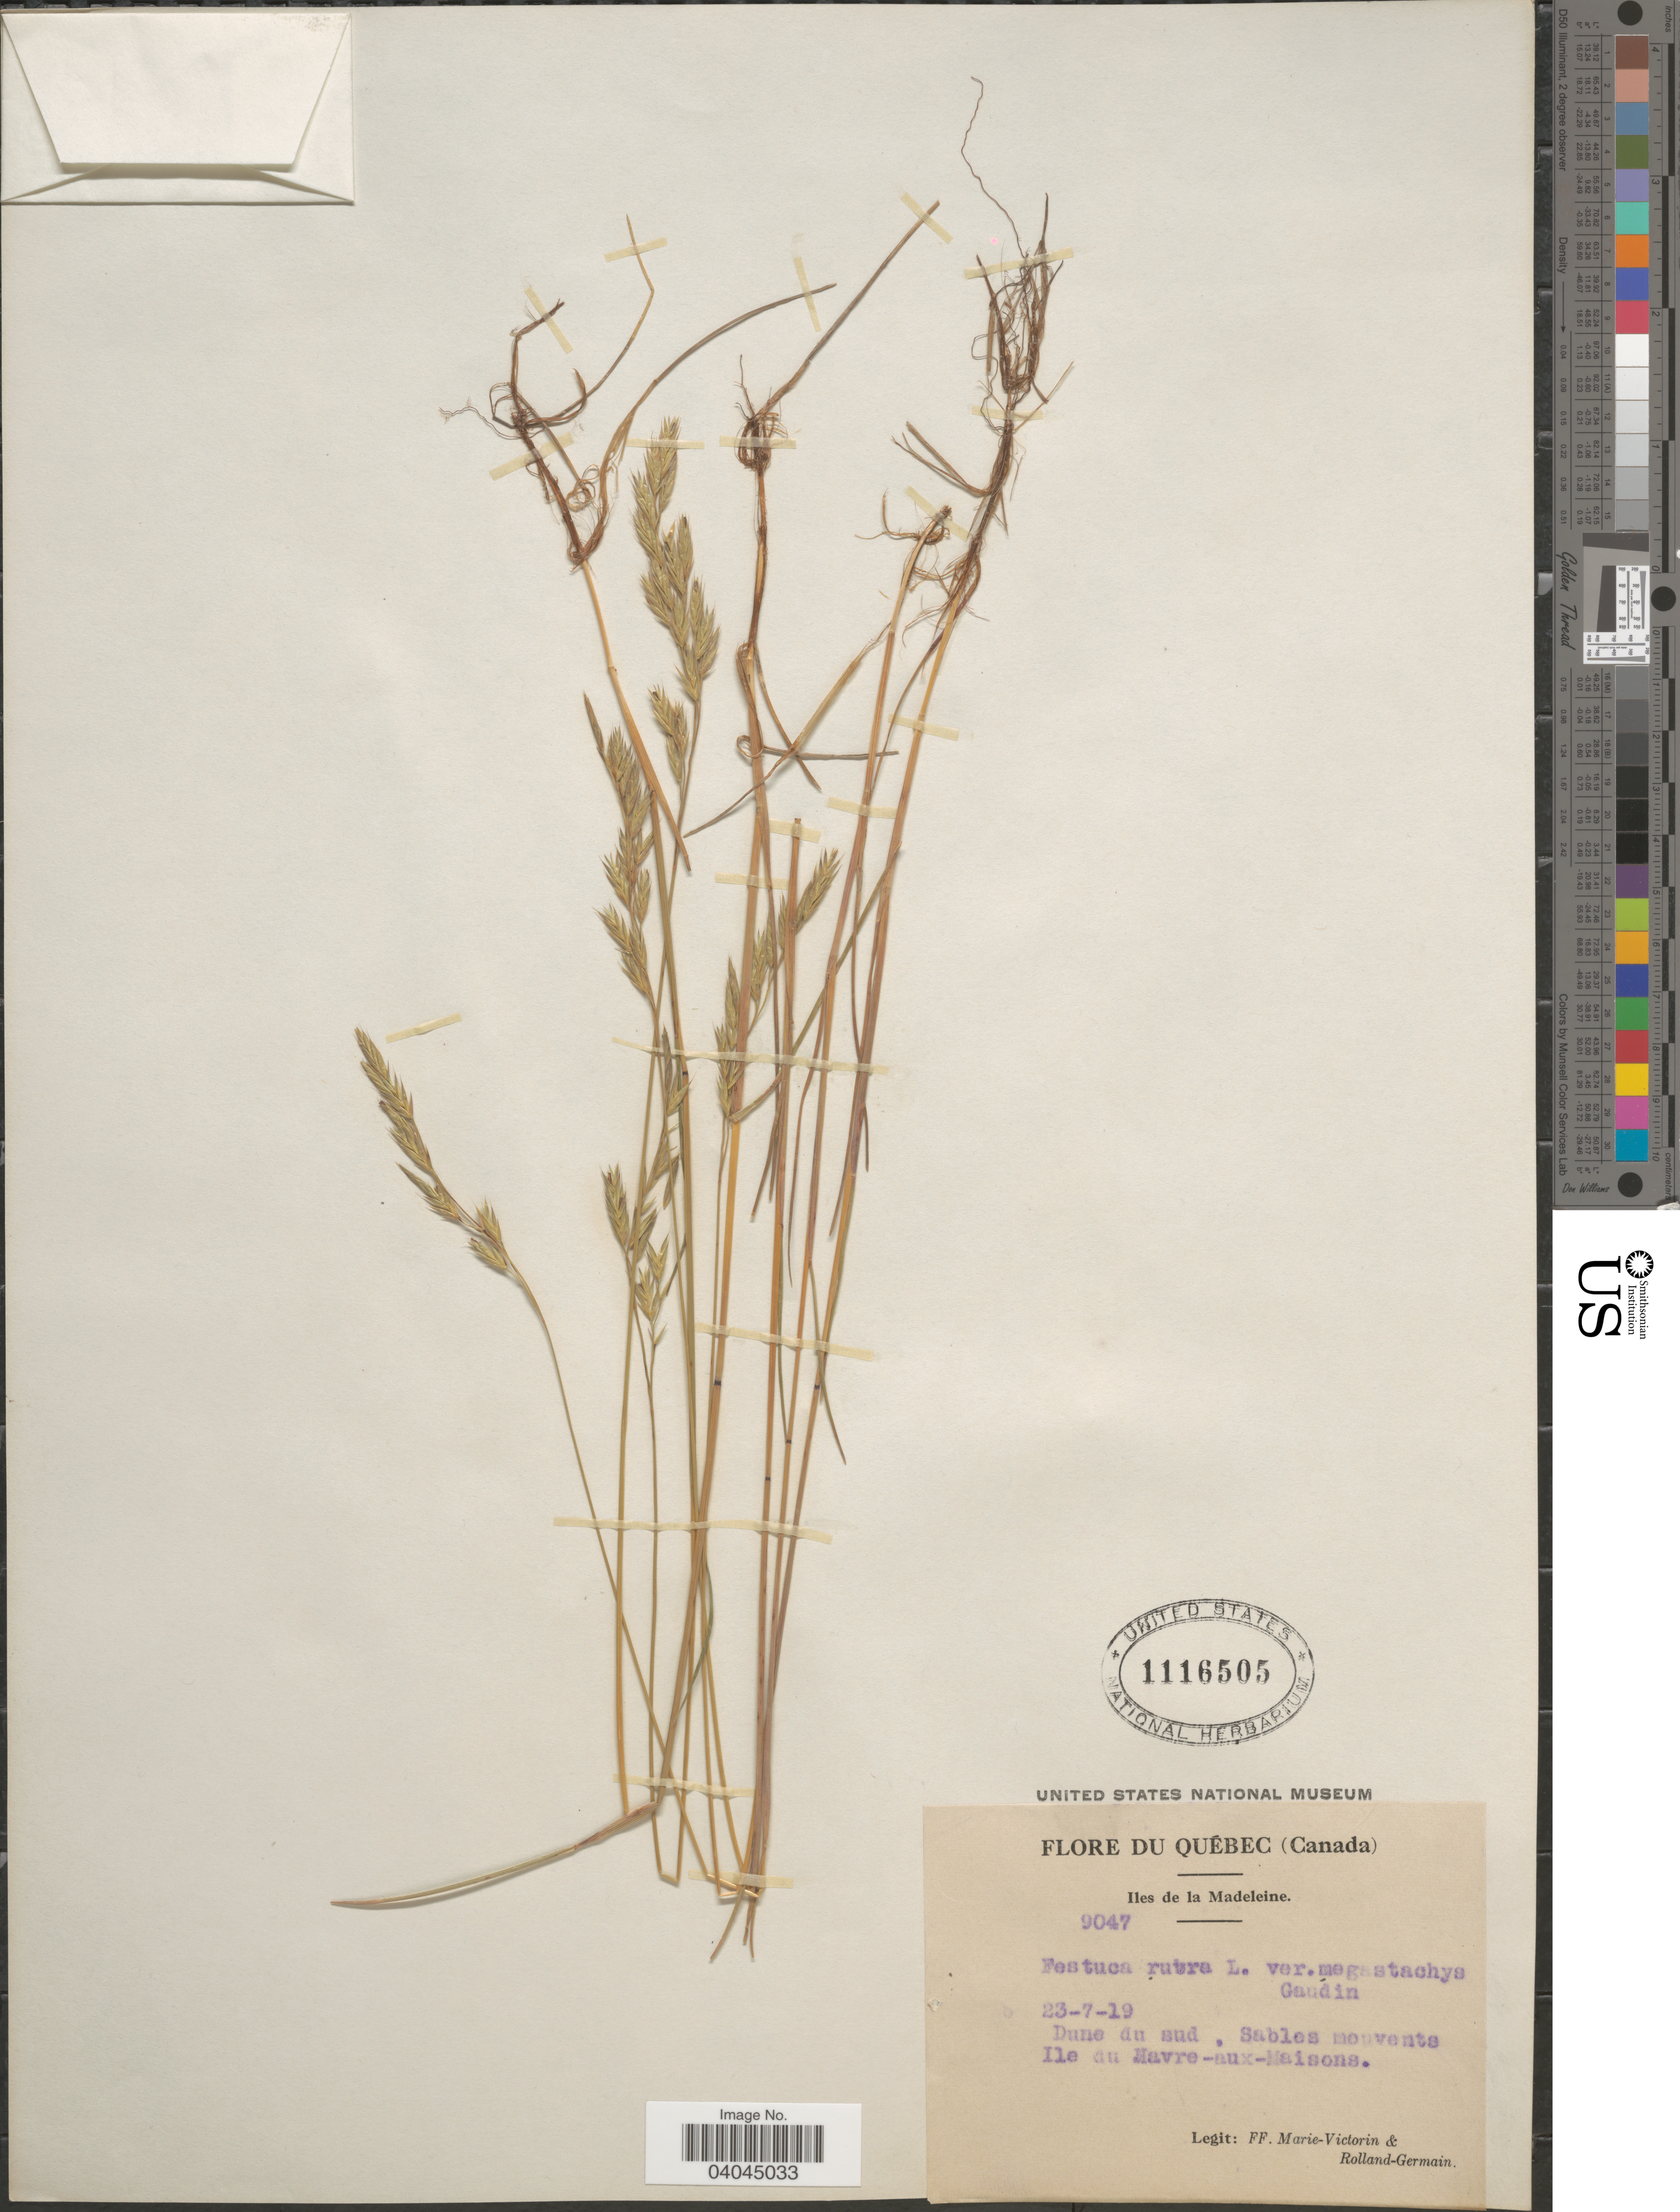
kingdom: Plantae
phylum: Tracheophyta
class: Liliopsida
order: Poales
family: Poaceae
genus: Festuca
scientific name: Festuca rubra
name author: L.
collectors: F. Marie-Victorin & Rolland-Germain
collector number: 9047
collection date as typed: Transcribed d/m/y: 23/7/19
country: Canada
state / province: Quebec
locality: Iles de la Madeleine. Dunde du sud, Sables mouvants. Ile du Havre-aux-Maisons.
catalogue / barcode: US 1116505